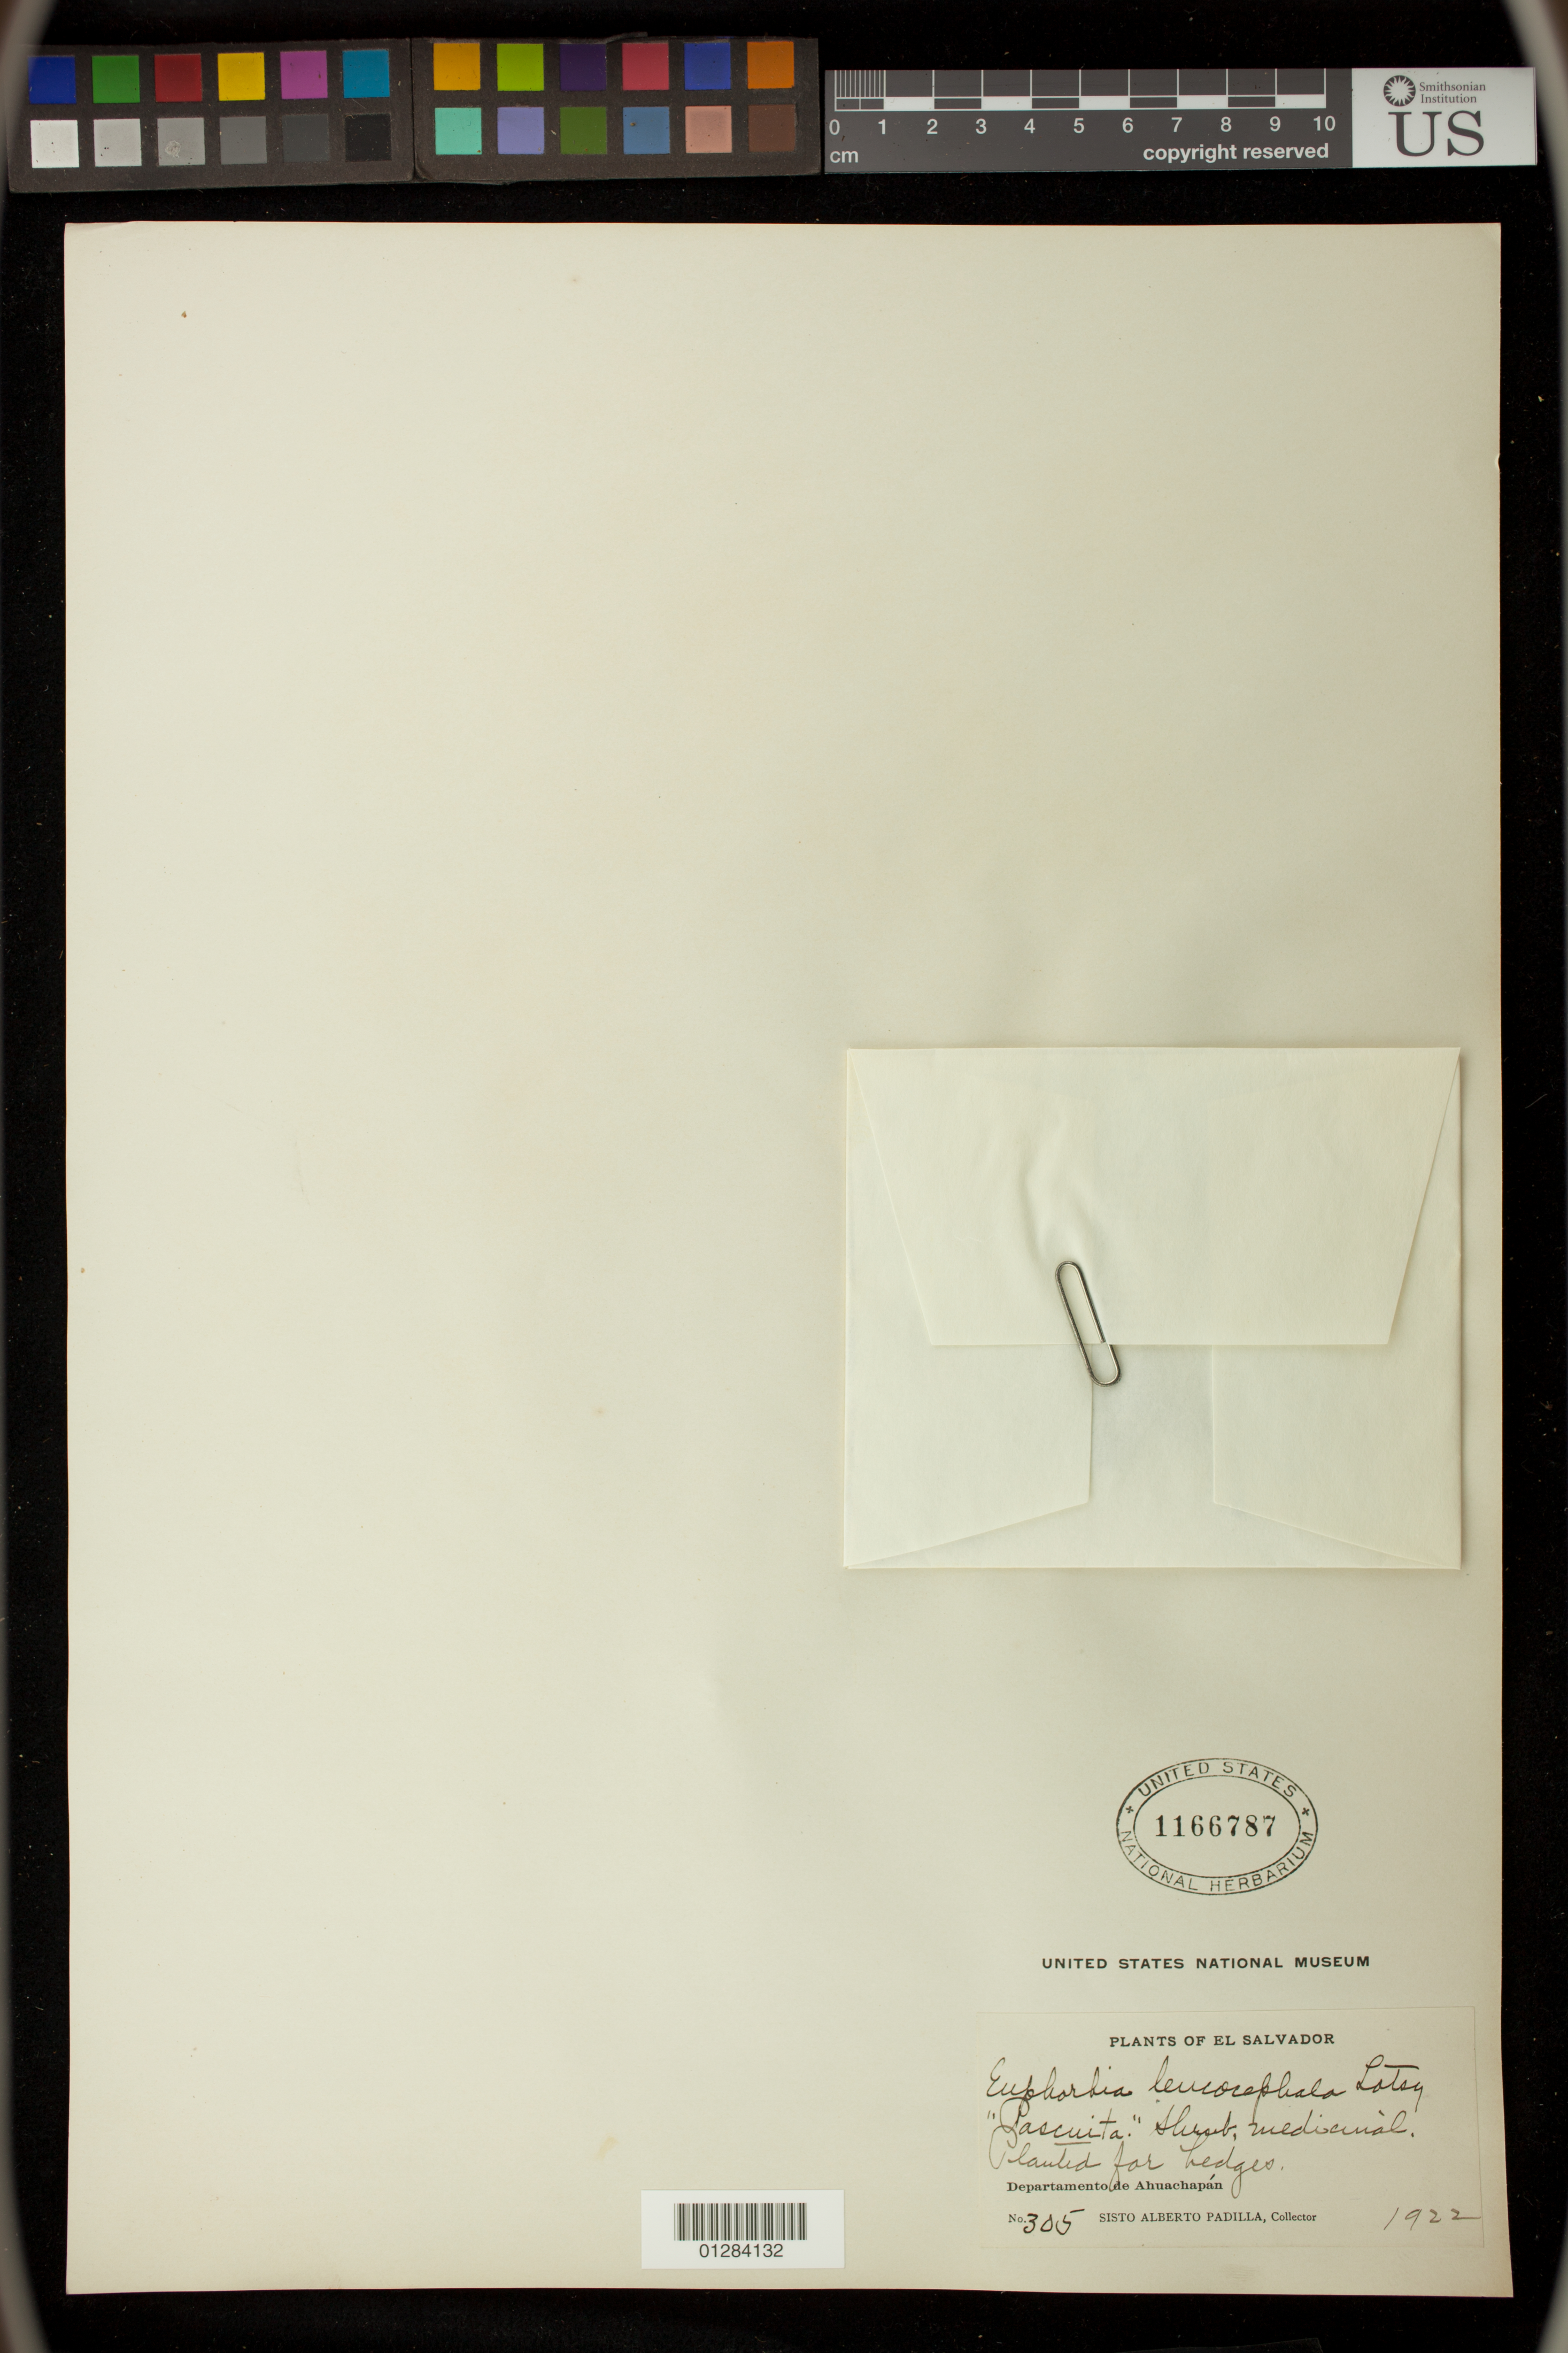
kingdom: Plantae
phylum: Tracheophyta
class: Magnoliopsida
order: Malpighiales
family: Euphorbiaceae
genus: Euphorbia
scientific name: Euphorbia leucocephala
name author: Lotsy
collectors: S. A. Padilla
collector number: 305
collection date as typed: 1922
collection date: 1922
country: El Salvador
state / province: Ahuachapán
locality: sin loc.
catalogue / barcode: US 1166787